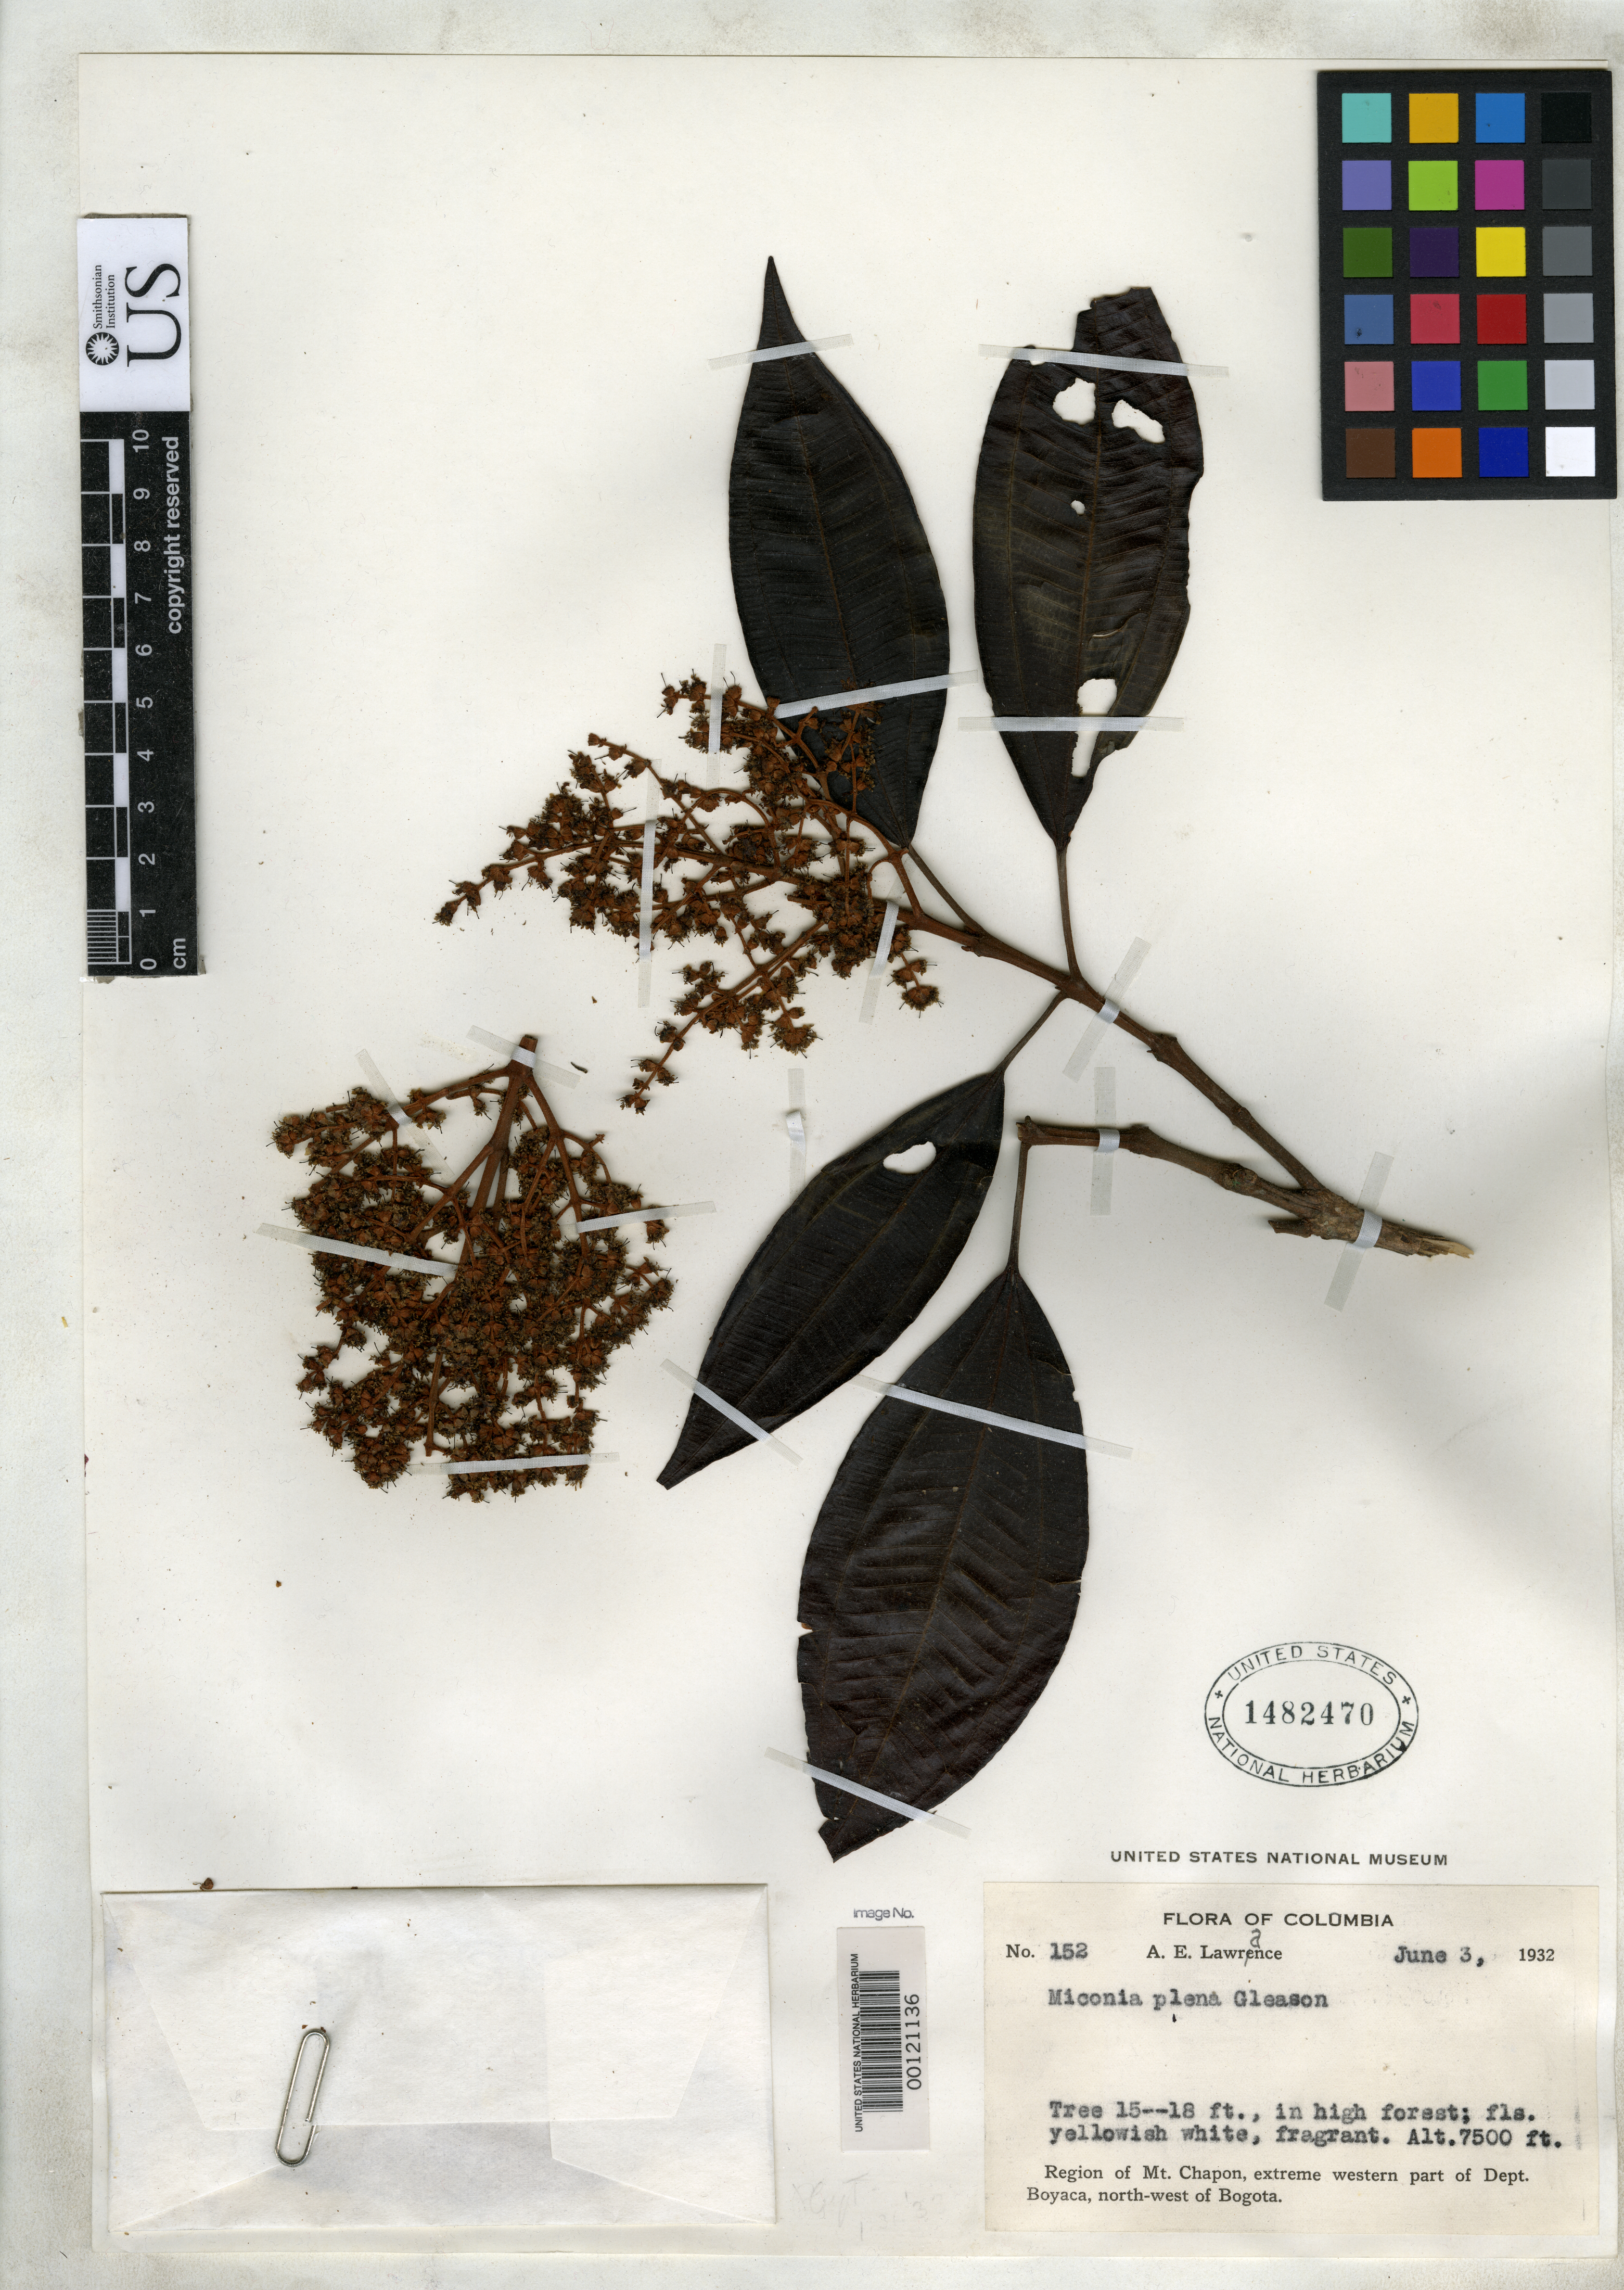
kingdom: Plantae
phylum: Tracheophyta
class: Magnoliopsida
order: Myrtales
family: Melastomataceae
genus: Miconia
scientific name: Miconia plena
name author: Gleason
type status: Isotype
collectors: A. Lawrance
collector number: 152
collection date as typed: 03 Jun 1932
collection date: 1932-06-03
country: Colombia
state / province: Boyacá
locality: Mt. Chapon region, NW of Bogota.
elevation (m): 2286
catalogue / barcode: US 1482470